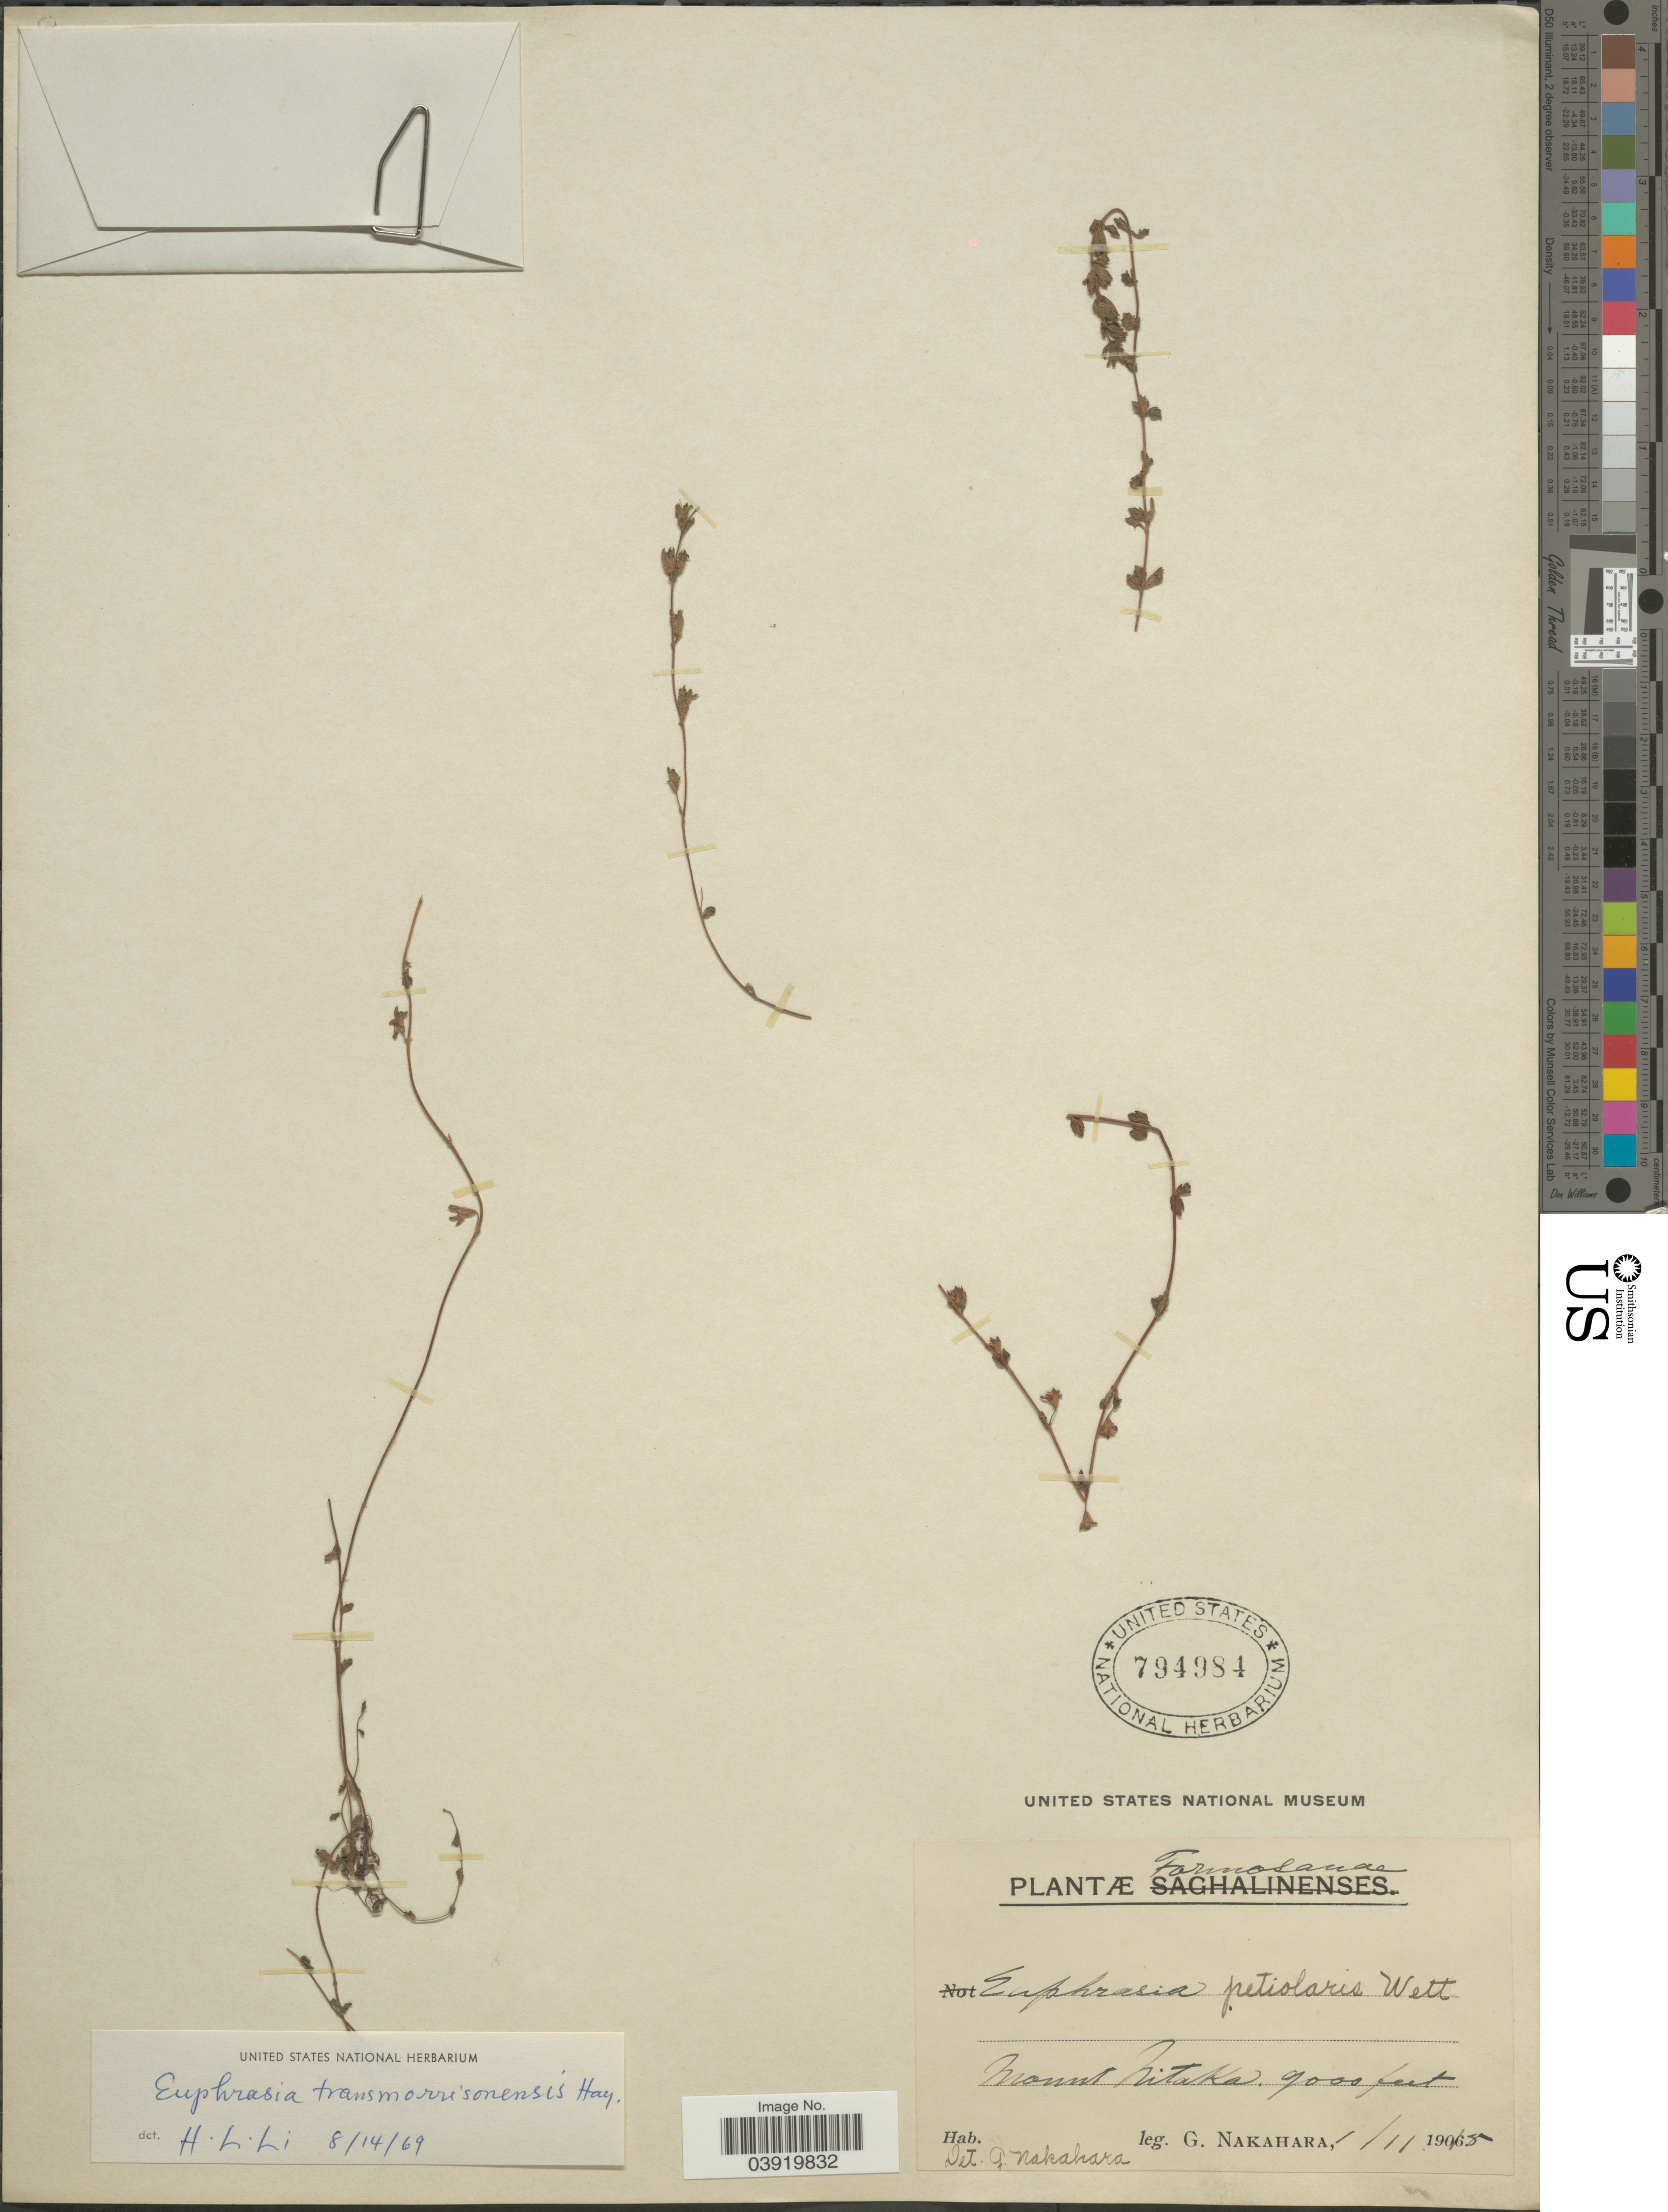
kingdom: Plantae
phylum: Tracheophyta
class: Magnoliopsida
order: Lamiales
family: Orobanchaceae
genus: Euphrasia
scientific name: Euphrasia petiolaris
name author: Wettst.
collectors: G. Nakahara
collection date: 1915-11-01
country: Taiwan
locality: Formosanae. Mount Nitaka.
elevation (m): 2743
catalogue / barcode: US 794984